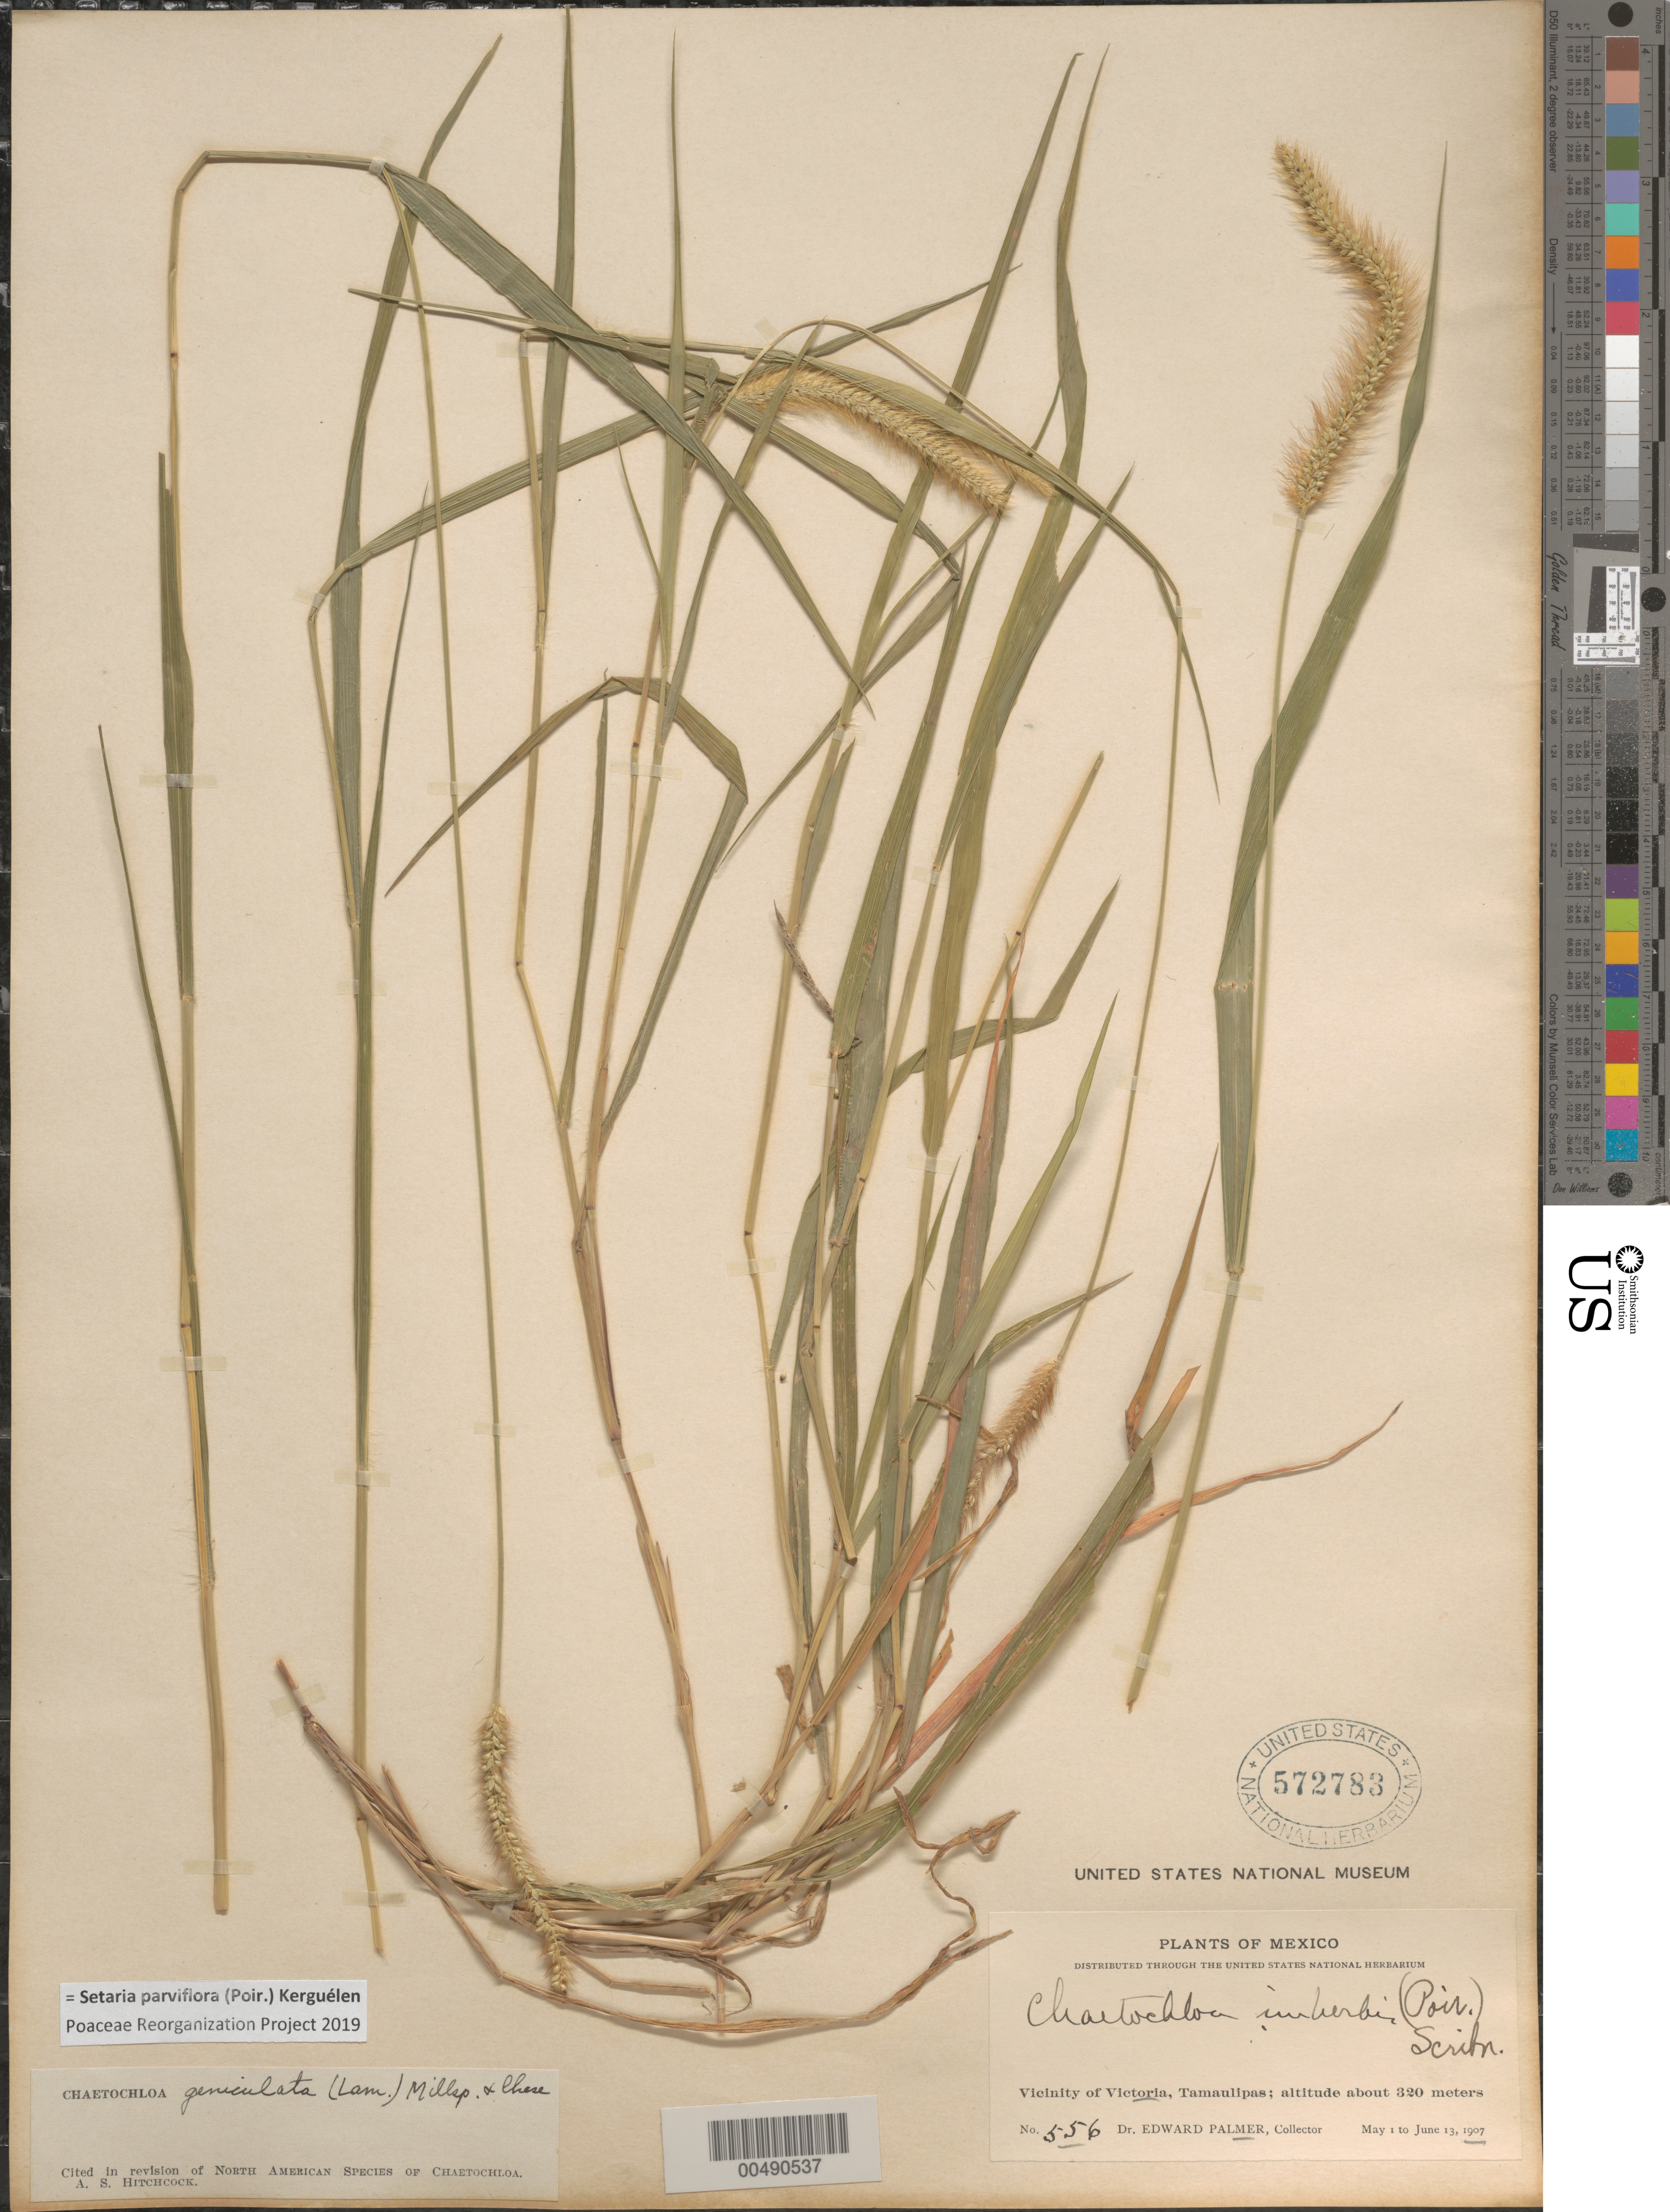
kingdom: Plantae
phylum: Tracheophyta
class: Liliopsida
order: Poales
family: Poaceae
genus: Setaria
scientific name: Setaria parviflora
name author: (Poir.) Kerguélen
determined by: Poaceae Reorganization Project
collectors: E. Palmer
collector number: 556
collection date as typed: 1 May 1907 to 13 Jun 1907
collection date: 1907-05-01/1907-06-13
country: Mexico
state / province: Tamaulipas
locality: Vicinity of Victoria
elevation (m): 320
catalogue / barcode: US 572783